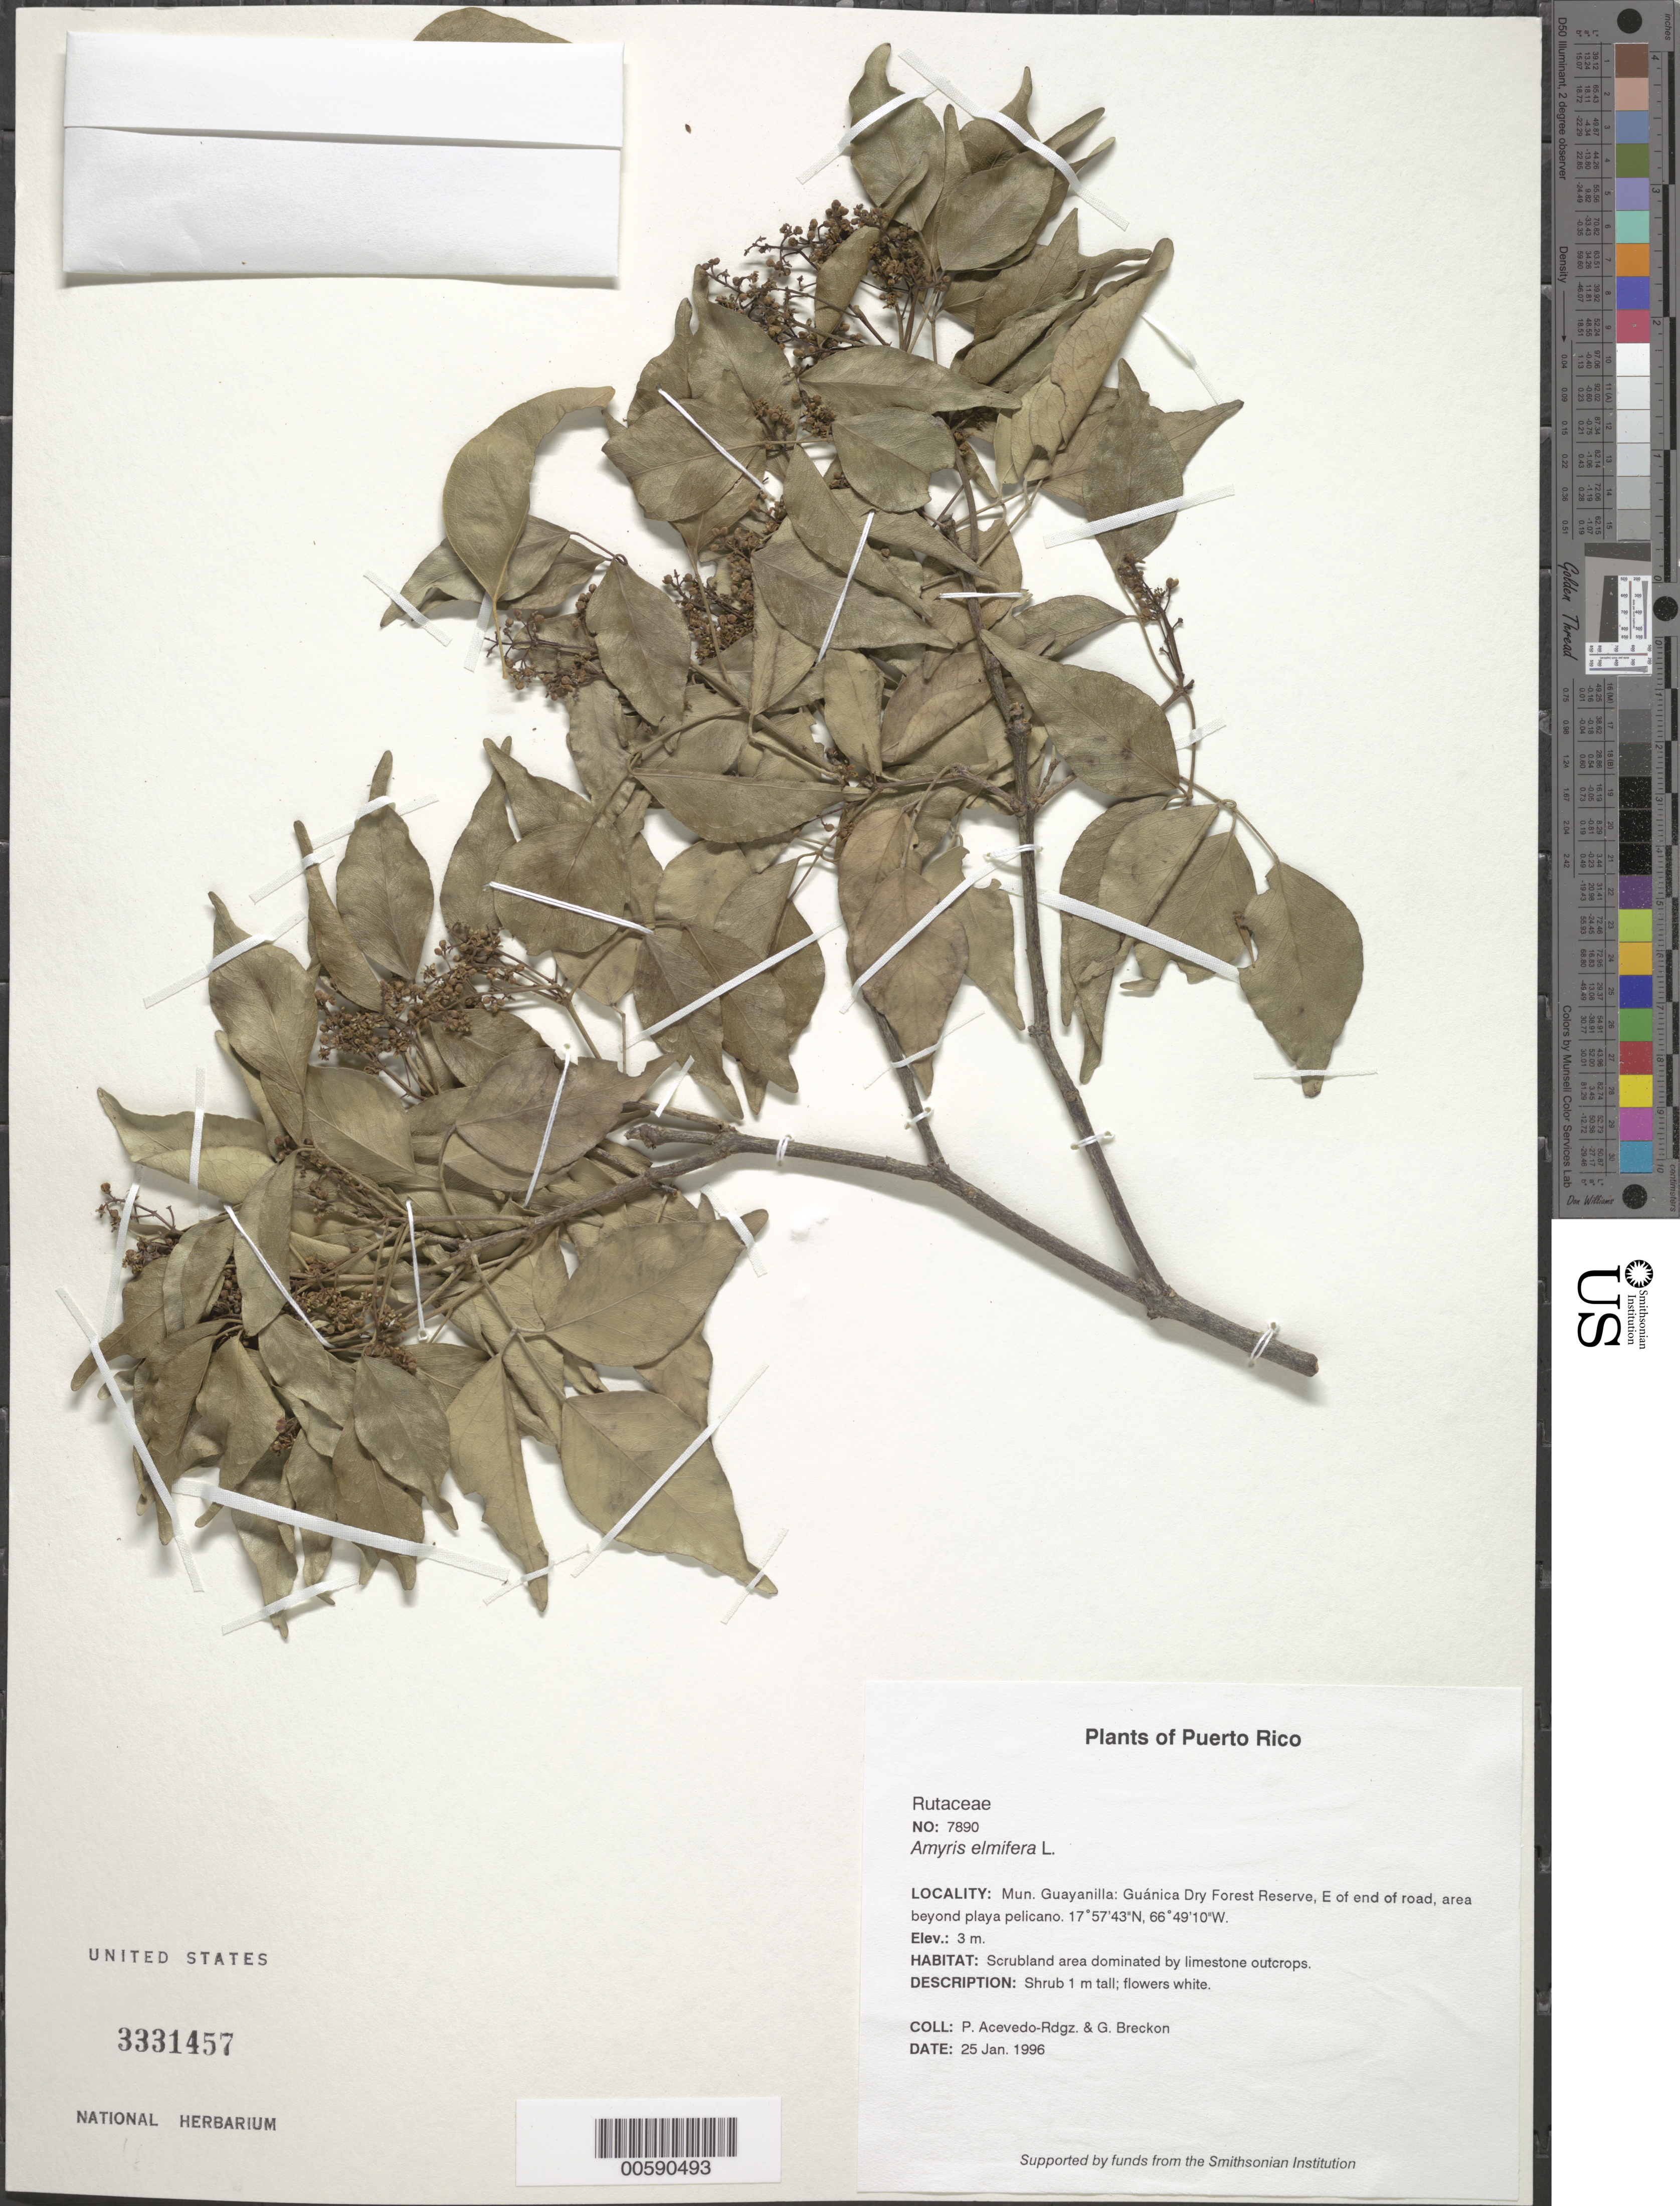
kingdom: Plantae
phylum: Tracheophyta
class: Magnoliopsida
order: Sapindales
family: Rutaceae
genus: Amyris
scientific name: Amyris elemifera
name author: L.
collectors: P. Acevedo-Rodr. & G. J. Breckon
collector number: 7890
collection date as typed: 25 Jan 1996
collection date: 1996-01-25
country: Puerto Rico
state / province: Guánica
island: Puerto Rico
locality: Guánica; Guánica Forest Reserve, E of end of road, area beyond playa pelicano.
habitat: Scrubland area dominated by limestone outcrops.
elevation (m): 3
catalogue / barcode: US 3331457